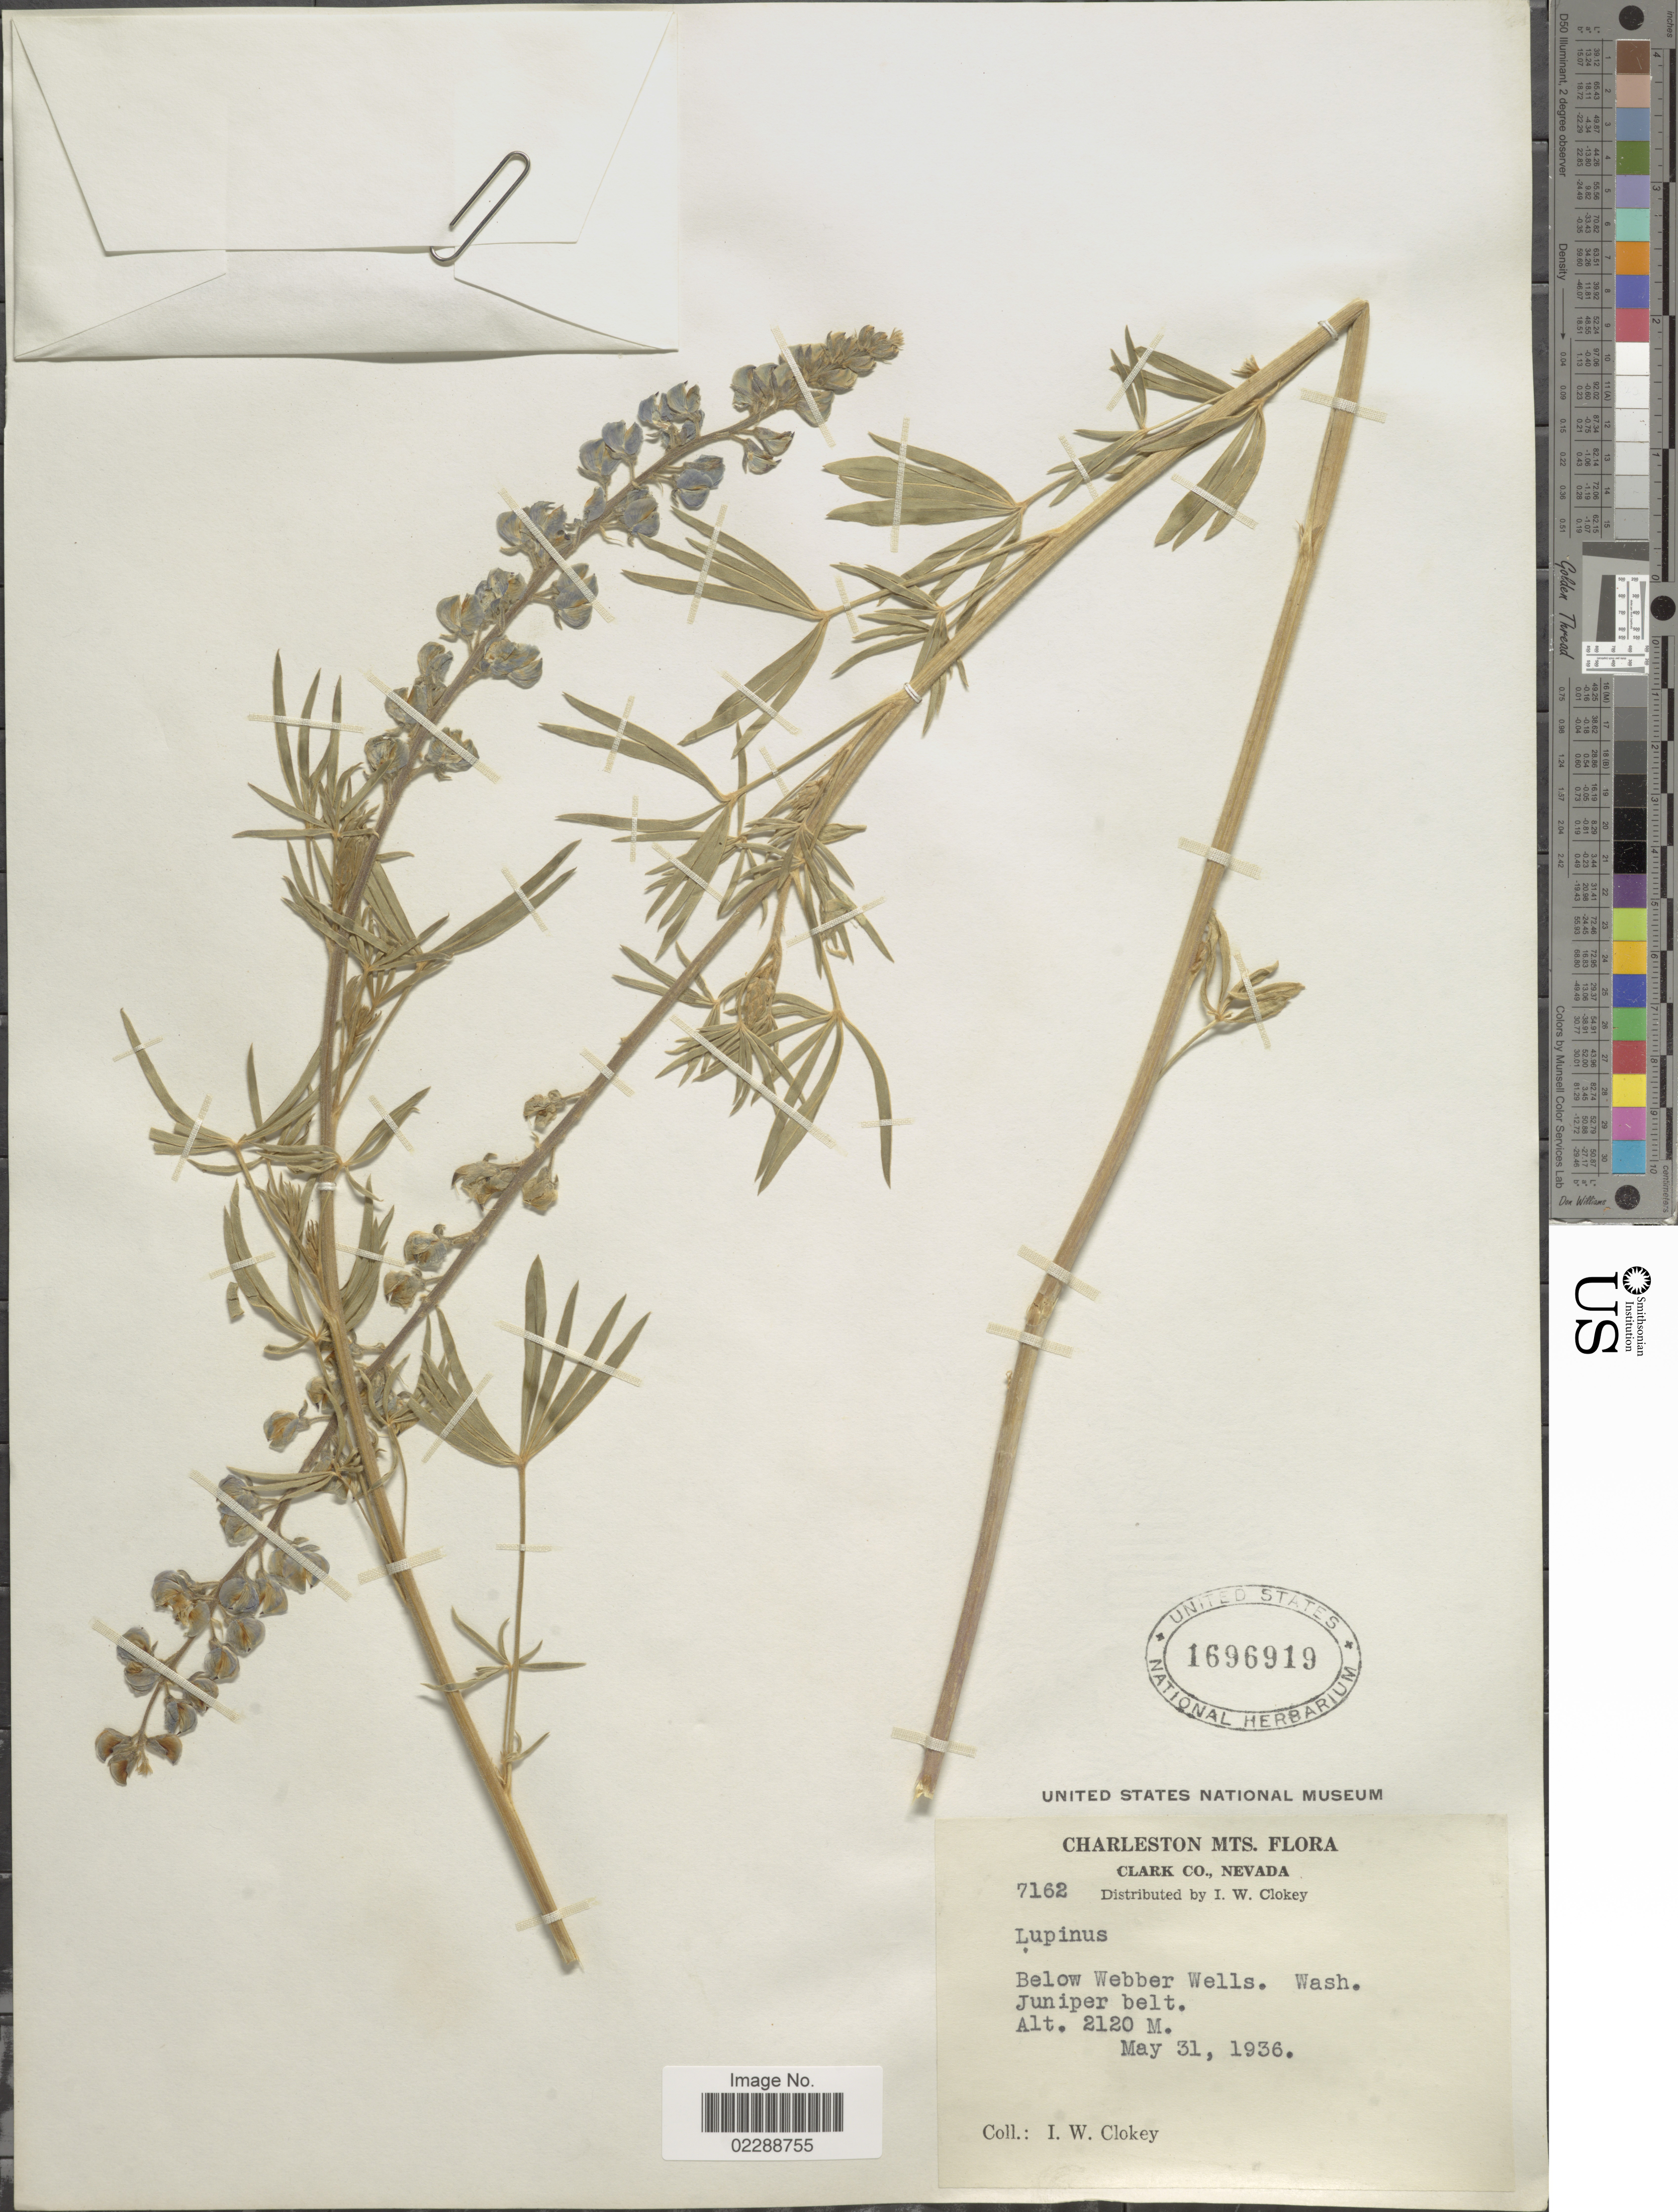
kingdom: Plantae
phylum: Tracheophyta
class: Magnoliopsida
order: Fabales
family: Fabaceae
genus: Lupinus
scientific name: Lupinus sp.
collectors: I. W. Clokey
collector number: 7162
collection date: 1936-05-31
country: United States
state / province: Nevada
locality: Charleston Mts., Clark Co., Below Webber Wells, Wash. Juniper Belt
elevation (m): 2120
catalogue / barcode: US 1696919